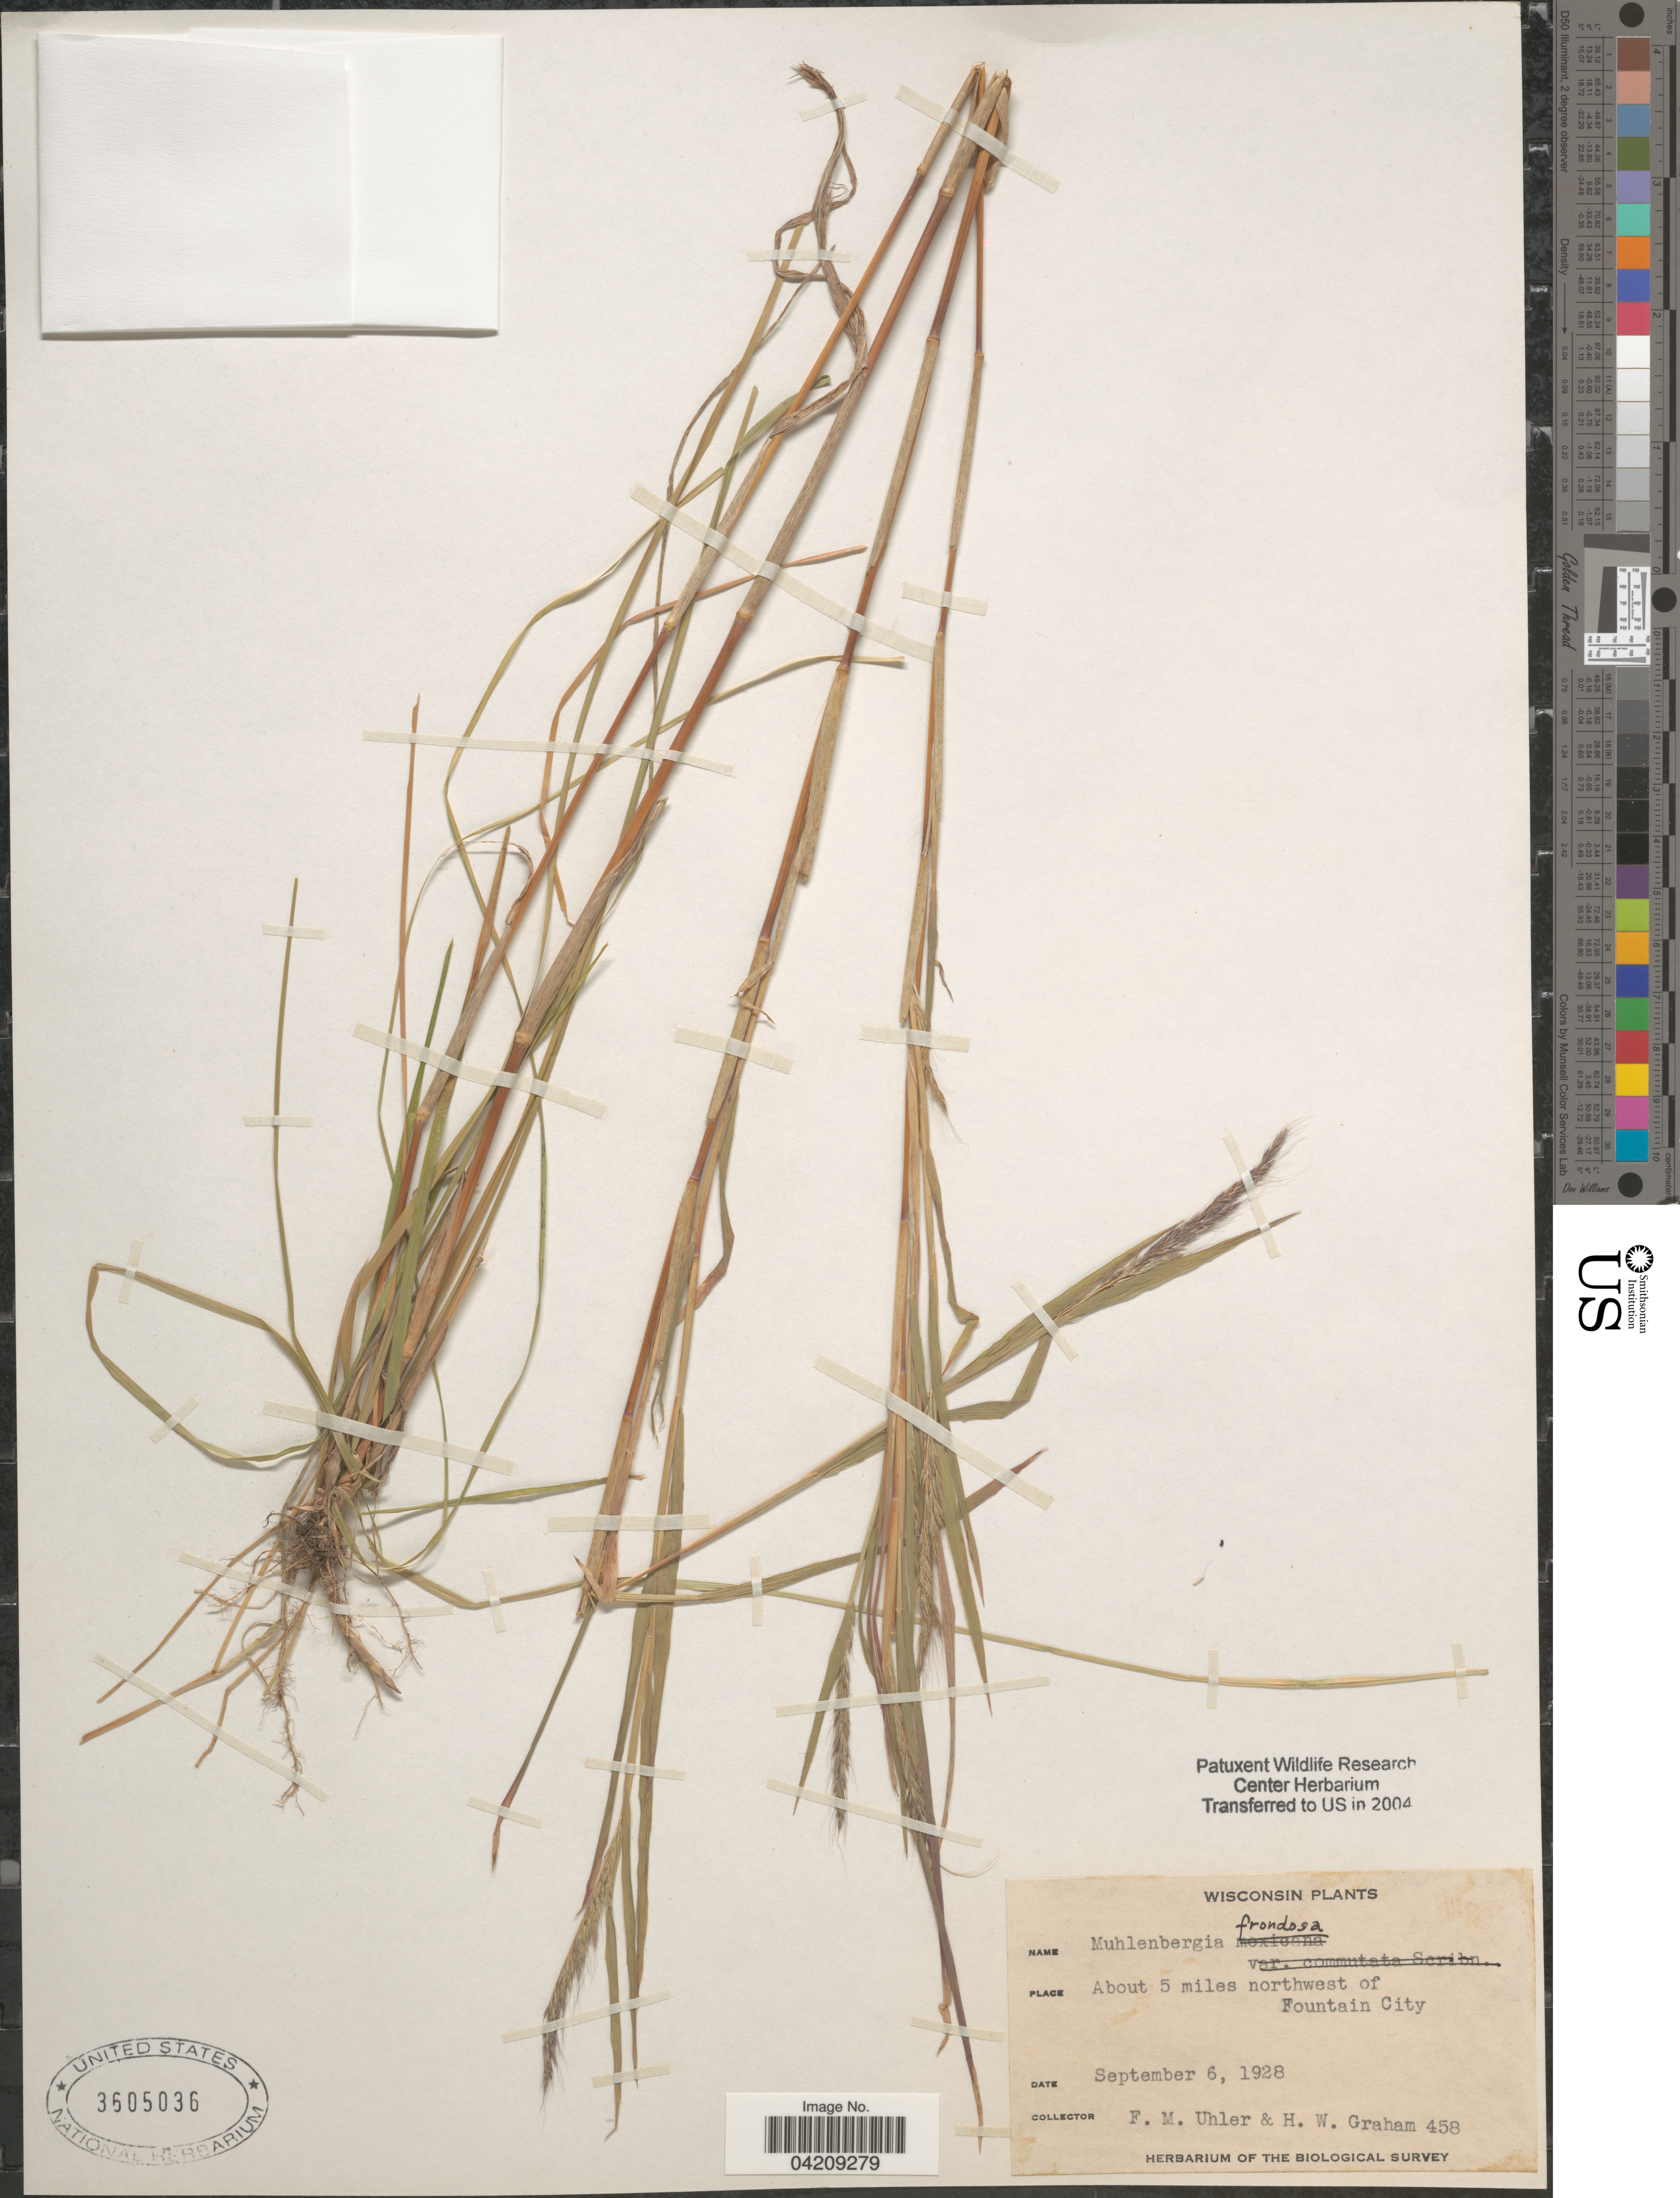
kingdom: Plantae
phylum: Tracheophyta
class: Liliopsida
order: Poales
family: Poaceae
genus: Muhlenbergia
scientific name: Muhlenbergia frondosa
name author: (Poir.) Fernald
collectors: F. M. Uhler & H. W. Graham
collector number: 458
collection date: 1928-09-06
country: United States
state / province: Wisconsin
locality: About 5 miles northwest of Fountain City. Biological Survey.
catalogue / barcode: US 3605036